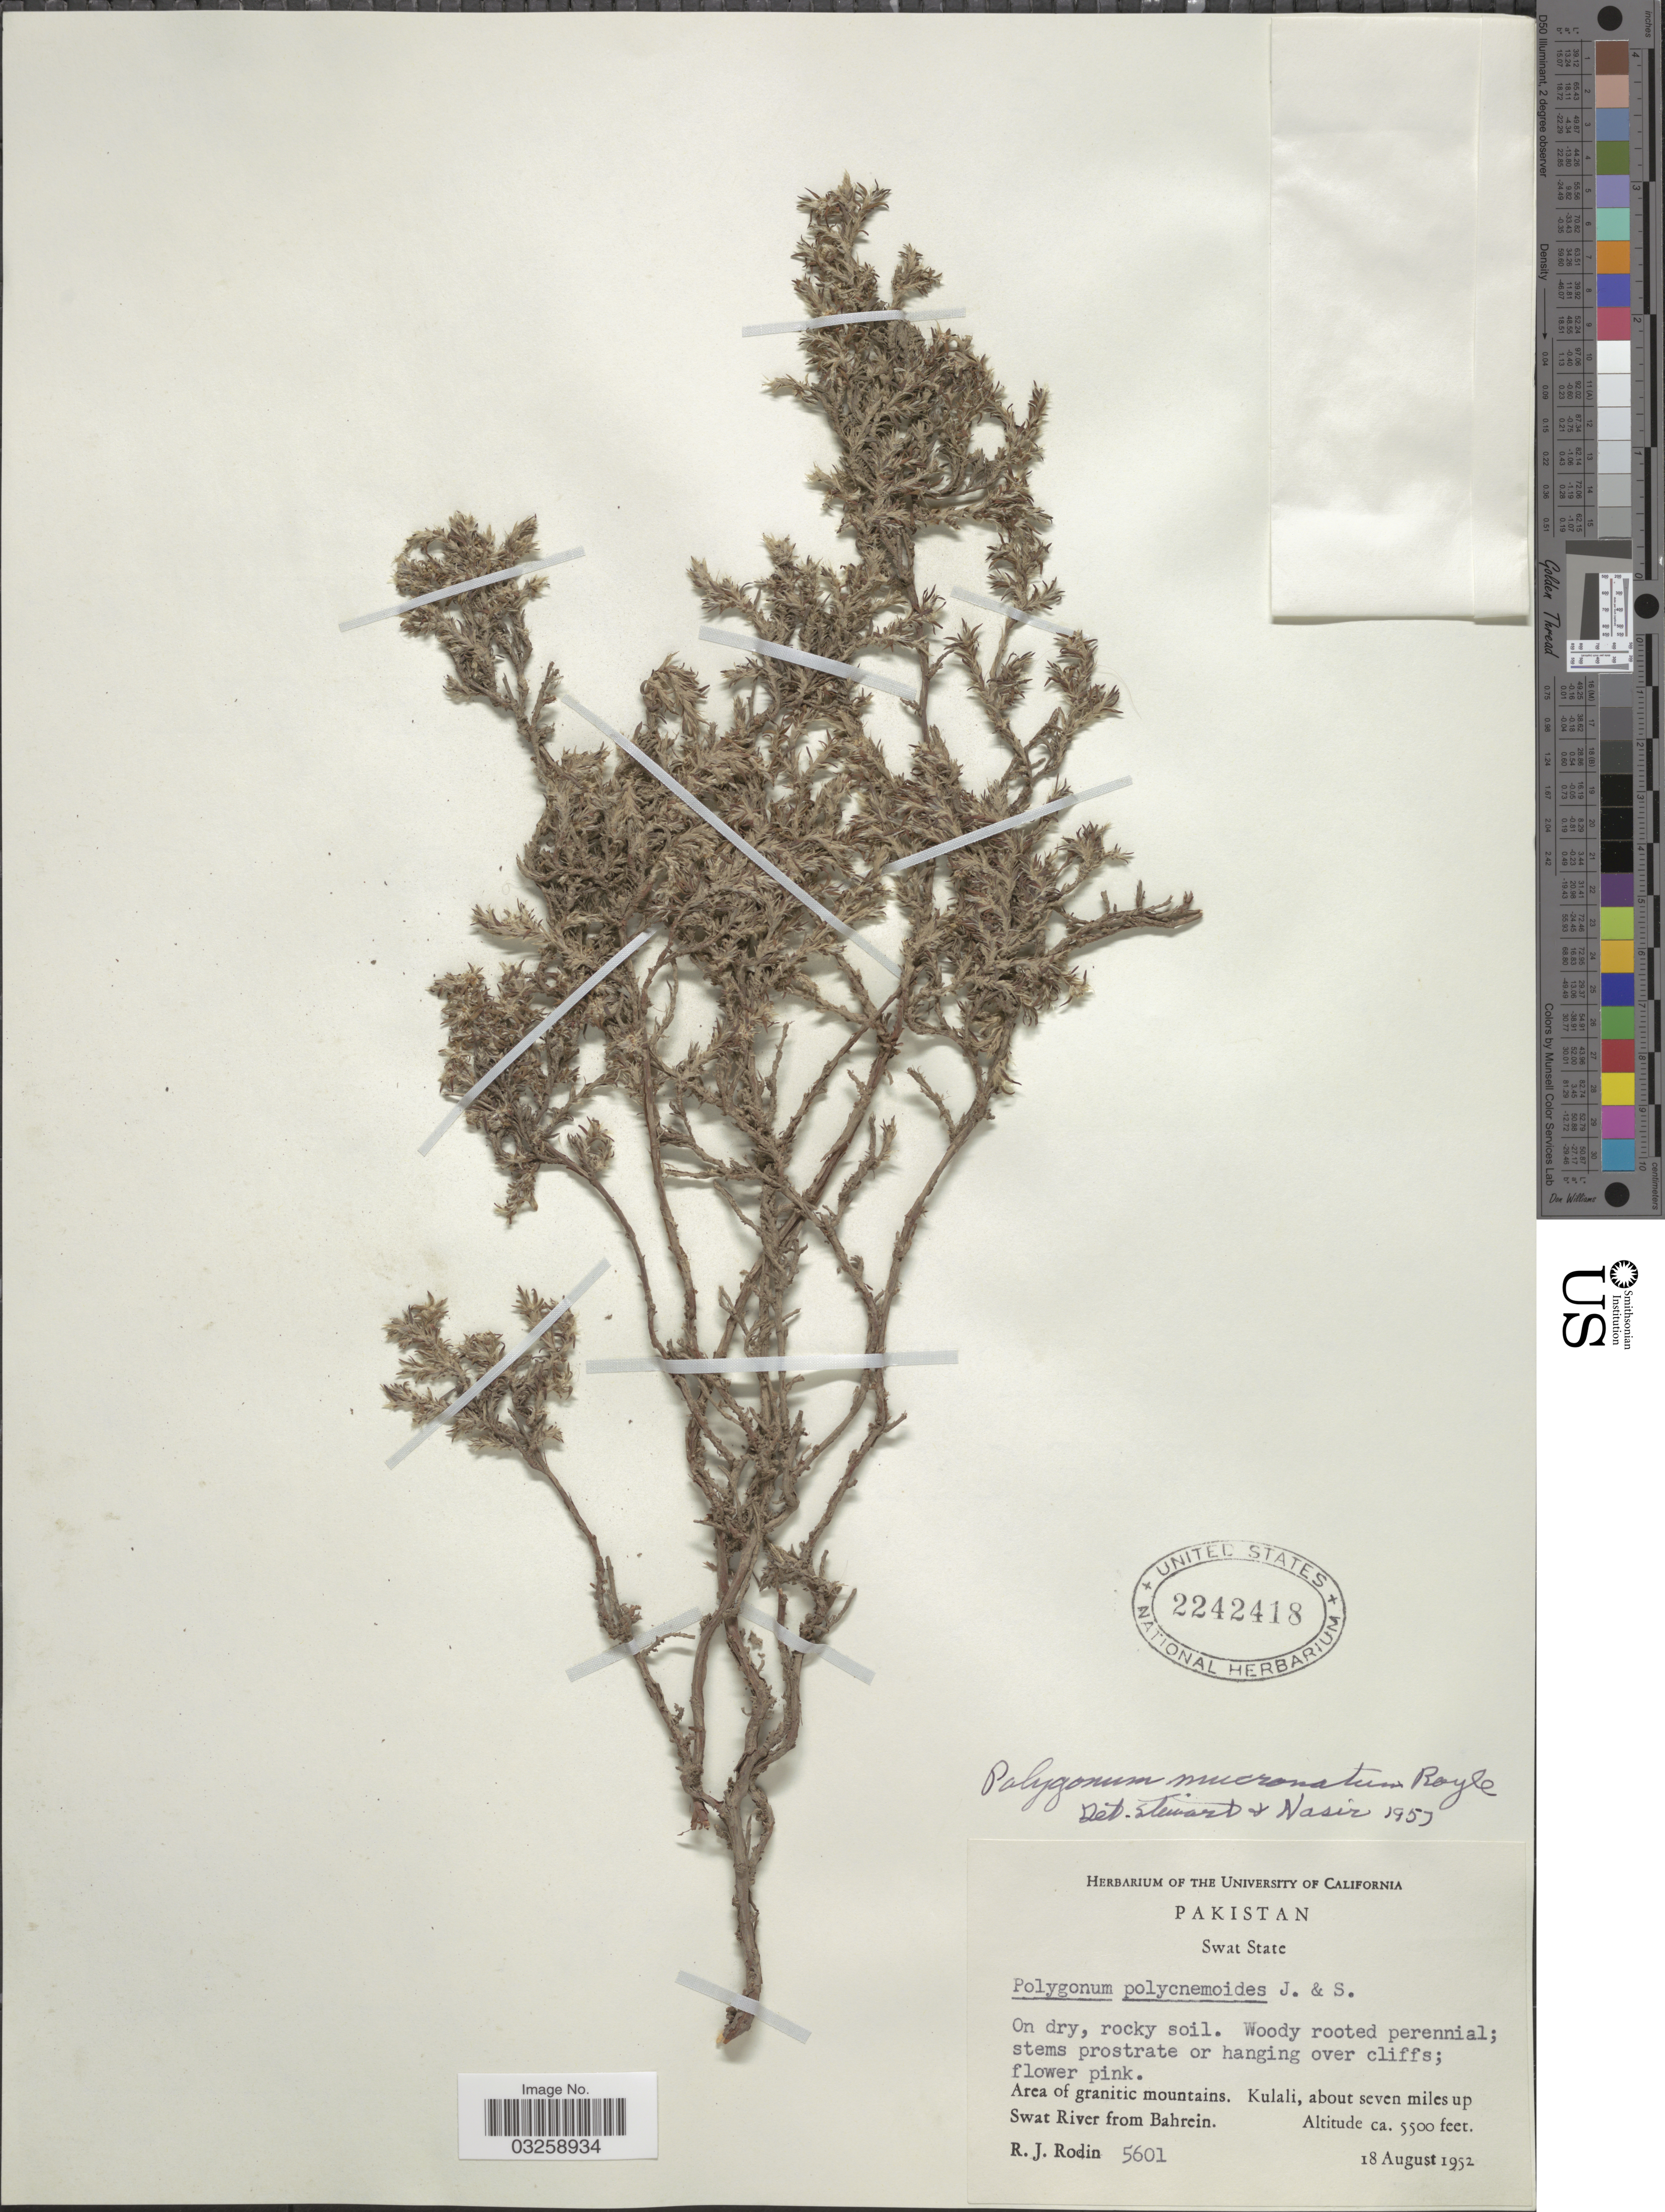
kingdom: Plantae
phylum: Tracheophyta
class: Magnoliopsida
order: Caryophyllales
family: Polygonaceae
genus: Polygonum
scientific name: Polygonum paronychioides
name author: C.A. Mey.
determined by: Strong, Mark T., (BOT), Smithsonian Institution - National Museum of Natural History (UNITED STATES)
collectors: R. J. Rodin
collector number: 5601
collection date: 1952-08-18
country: Pakistan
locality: Swat State. Area of granitic mountains. Kulali, about seven miles up Swat River from Bahrein.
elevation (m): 1676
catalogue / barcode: US 2242418